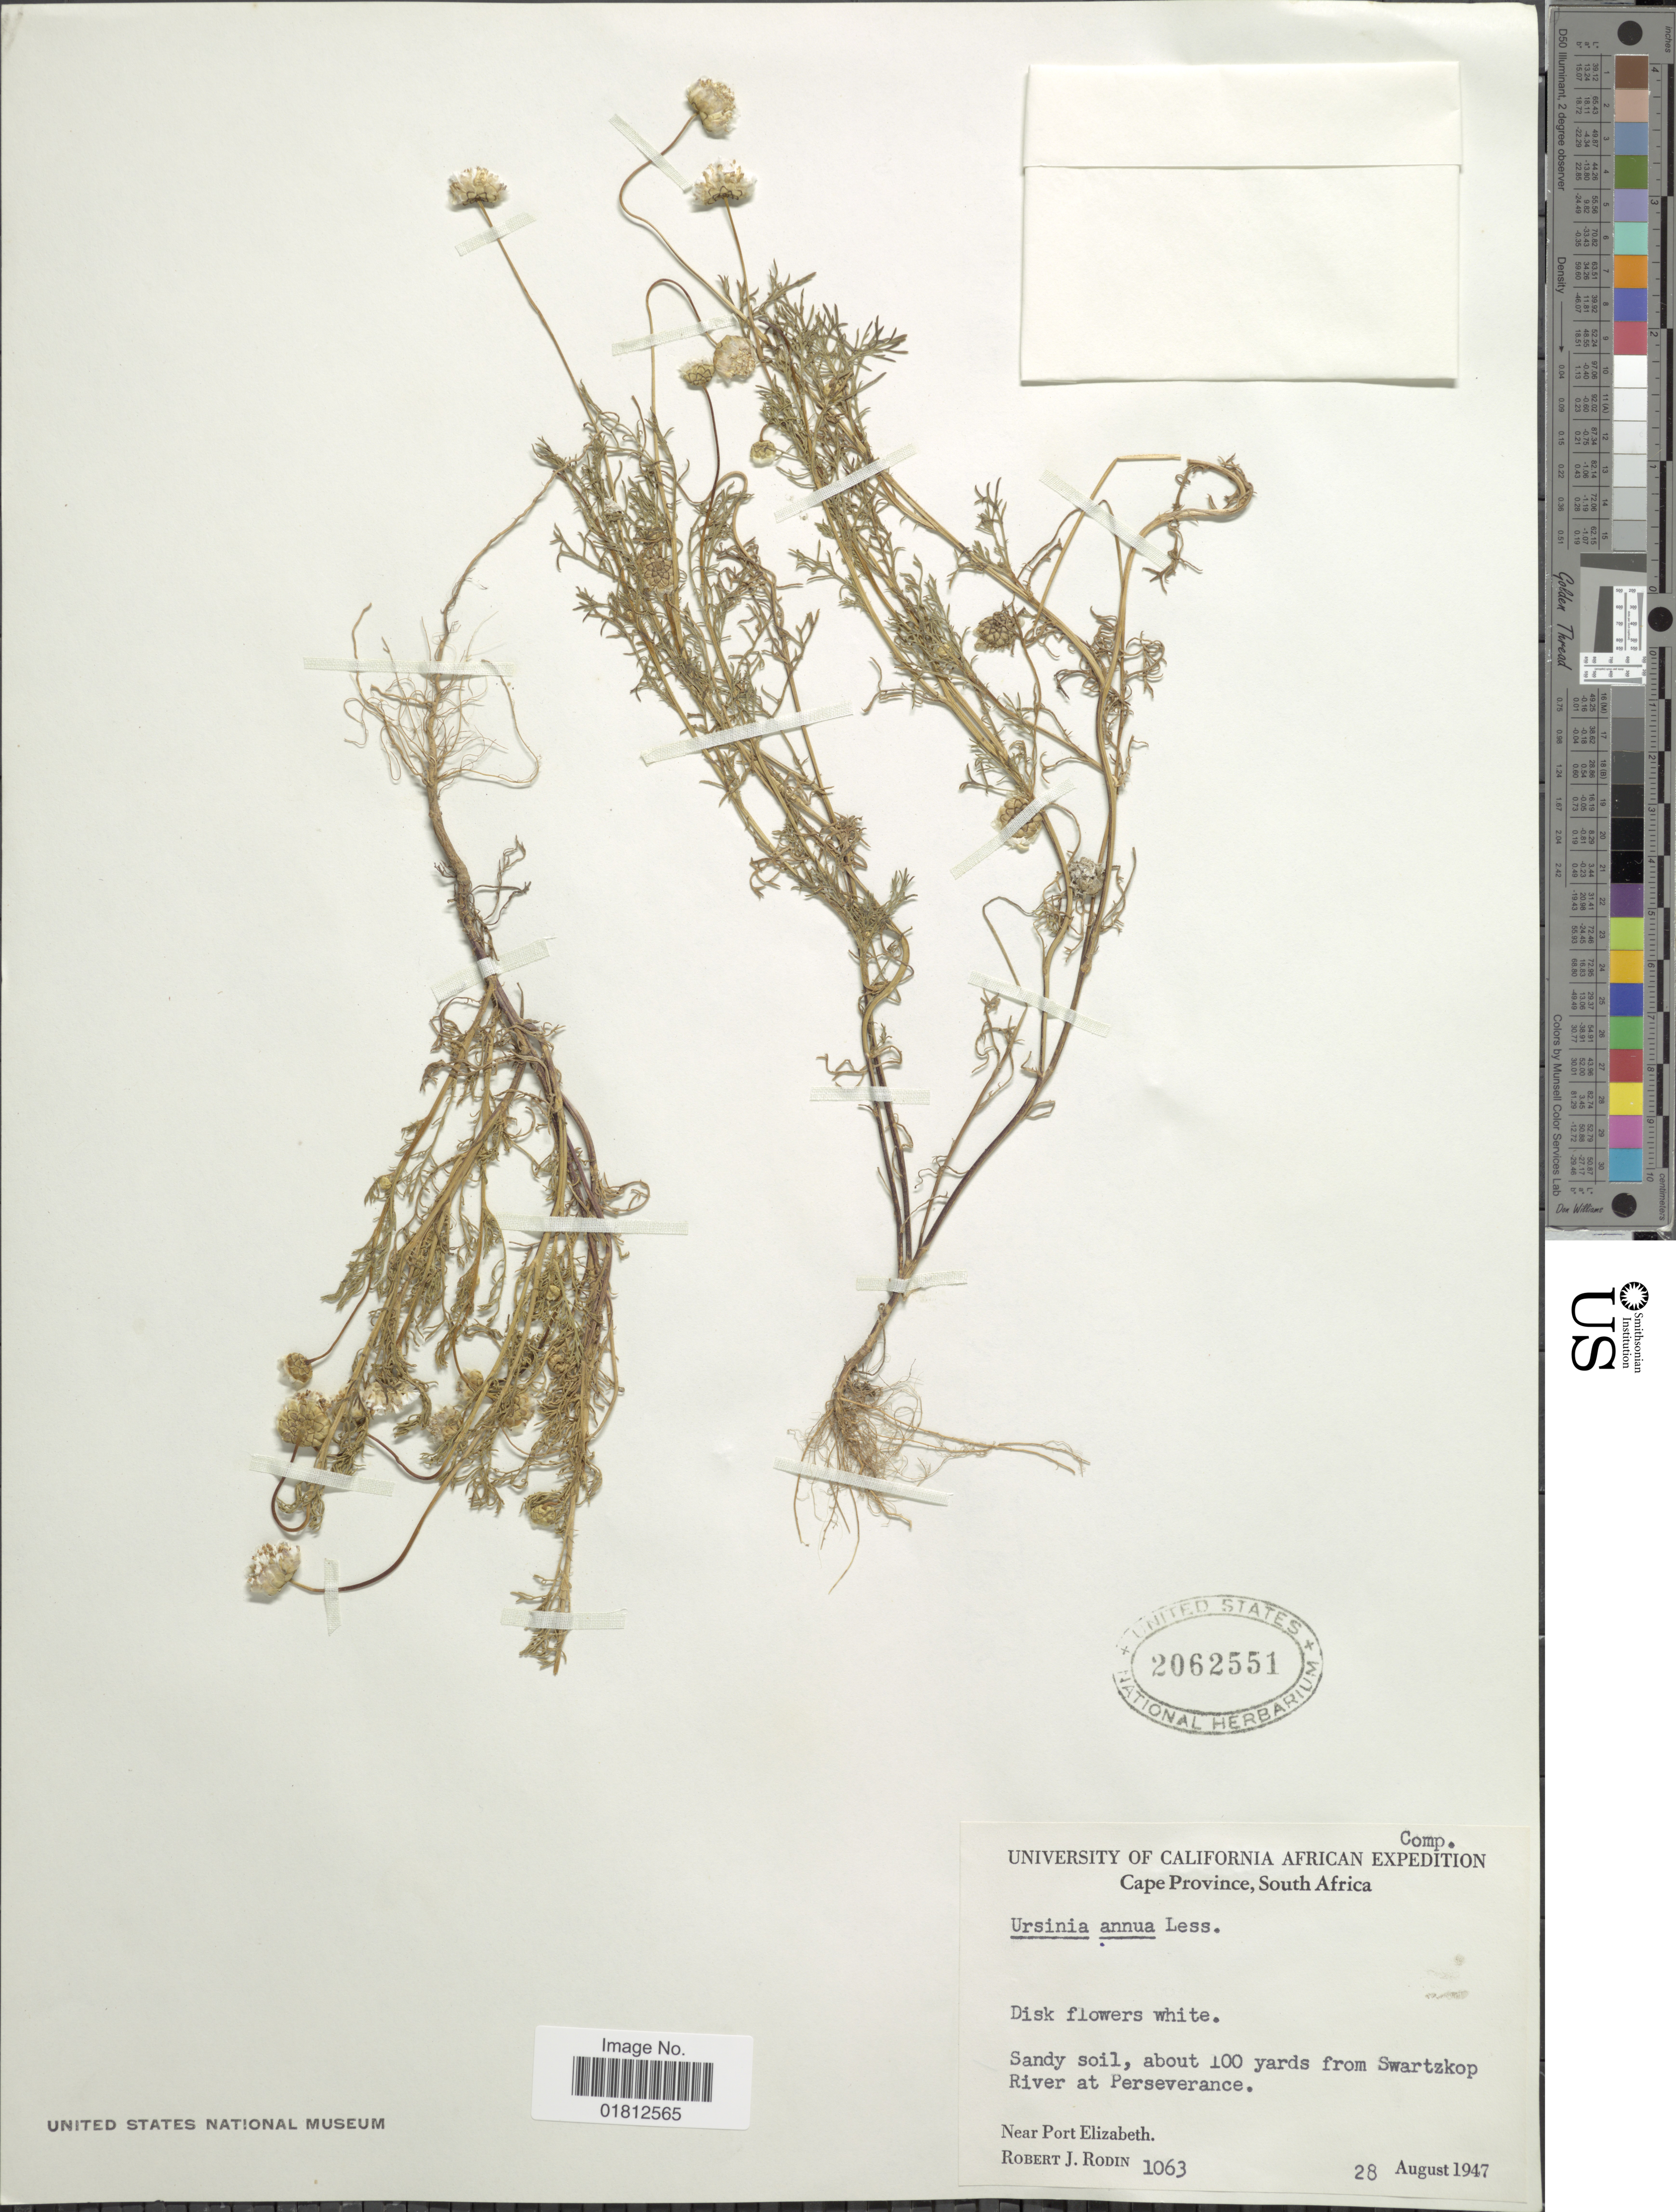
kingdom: Plantae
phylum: Tracheophyta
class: Magnoliopsida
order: Asterales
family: Asteraceae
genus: Ursinia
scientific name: Ursinia annua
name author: Less.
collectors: R. J. Rodin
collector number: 1063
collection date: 1947-08-28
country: South Africa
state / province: Eastern Cape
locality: About 100 yards from Swartzkop River at Perseverance, near Port Elizabeth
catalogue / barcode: US 2062551